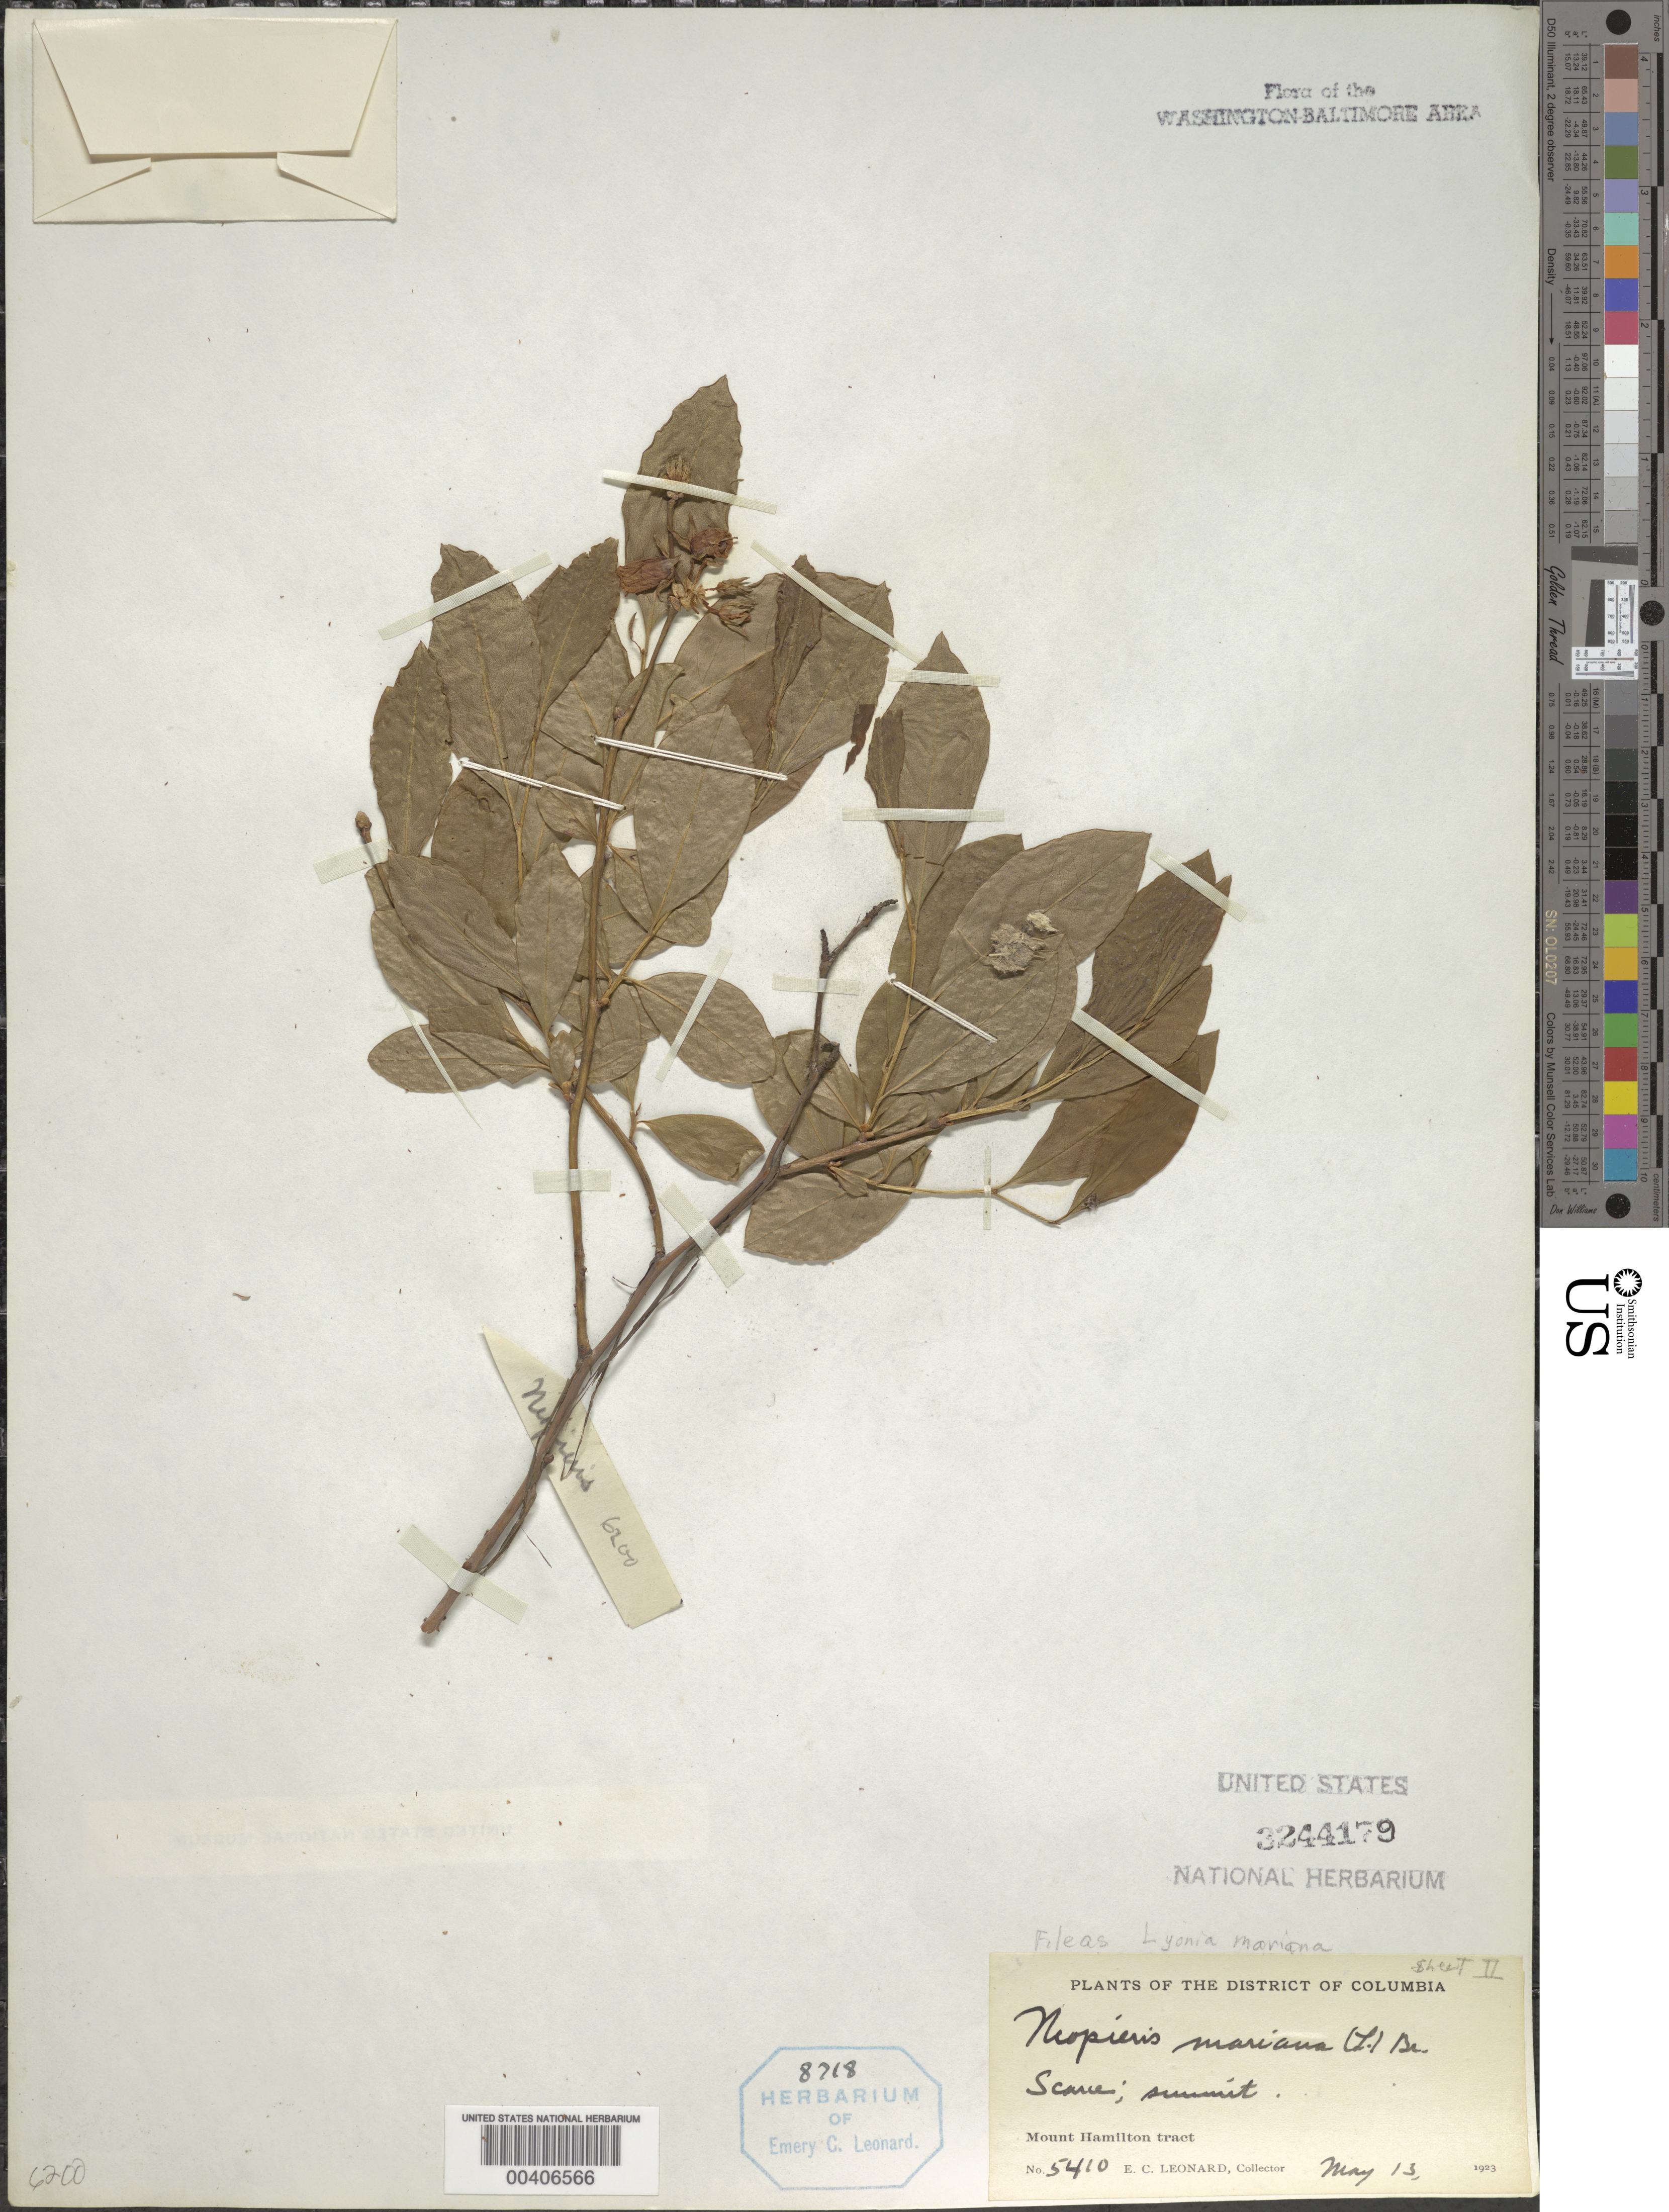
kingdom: Plantae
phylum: Tracheophyta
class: Magnoliopsida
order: Ericales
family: Ericaceae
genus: Lyonia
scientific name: Lyonia mariana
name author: (L.) D. Don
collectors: E. C. Leonard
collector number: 5410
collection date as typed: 13 May 1923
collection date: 1923-05-13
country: United States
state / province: District of Columbia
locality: Mount Hamilton Tract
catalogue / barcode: US 3244179